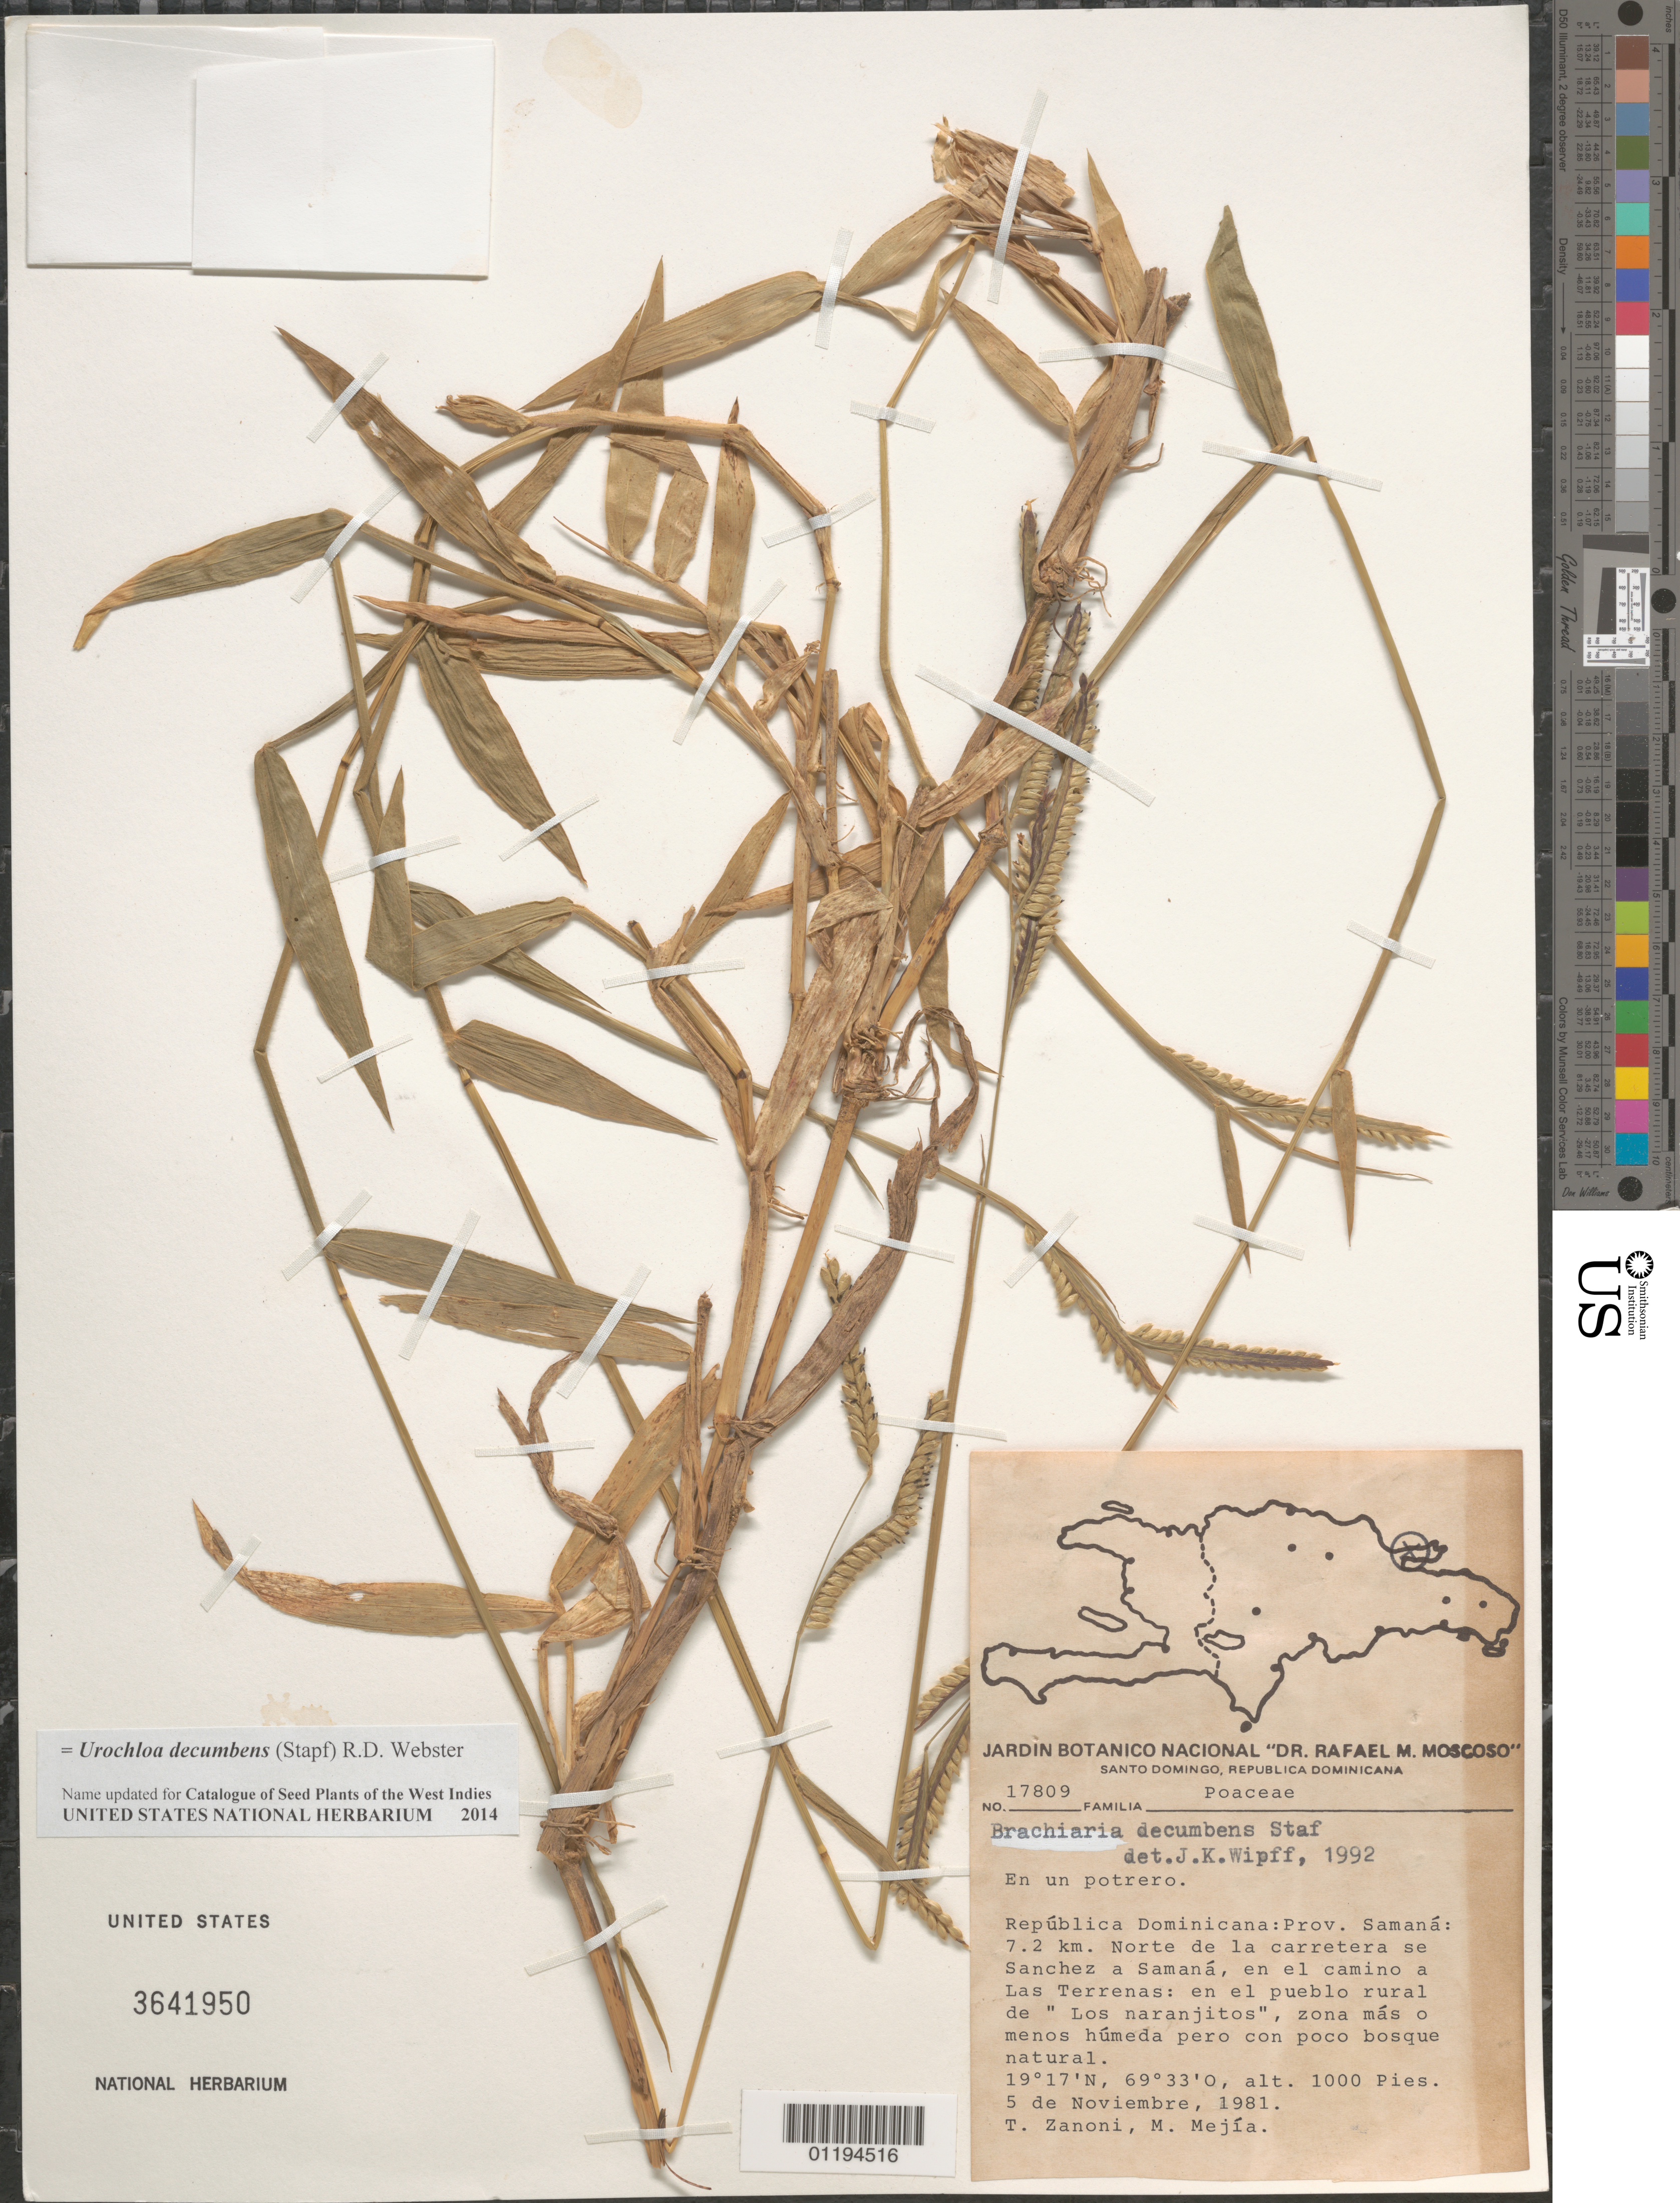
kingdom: Plantae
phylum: Tracheophyta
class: Liliopsida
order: Poales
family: Poaceae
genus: Urochloa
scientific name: Urochloa decumbens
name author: (Stapf) R.D. Webster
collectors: T. A. Zanoni & M. Mejia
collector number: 17809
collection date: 1981-11-05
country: Dominican Republic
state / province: Samaná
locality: N of road between Sanches and Samana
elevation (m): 305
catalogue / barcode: US 3641950